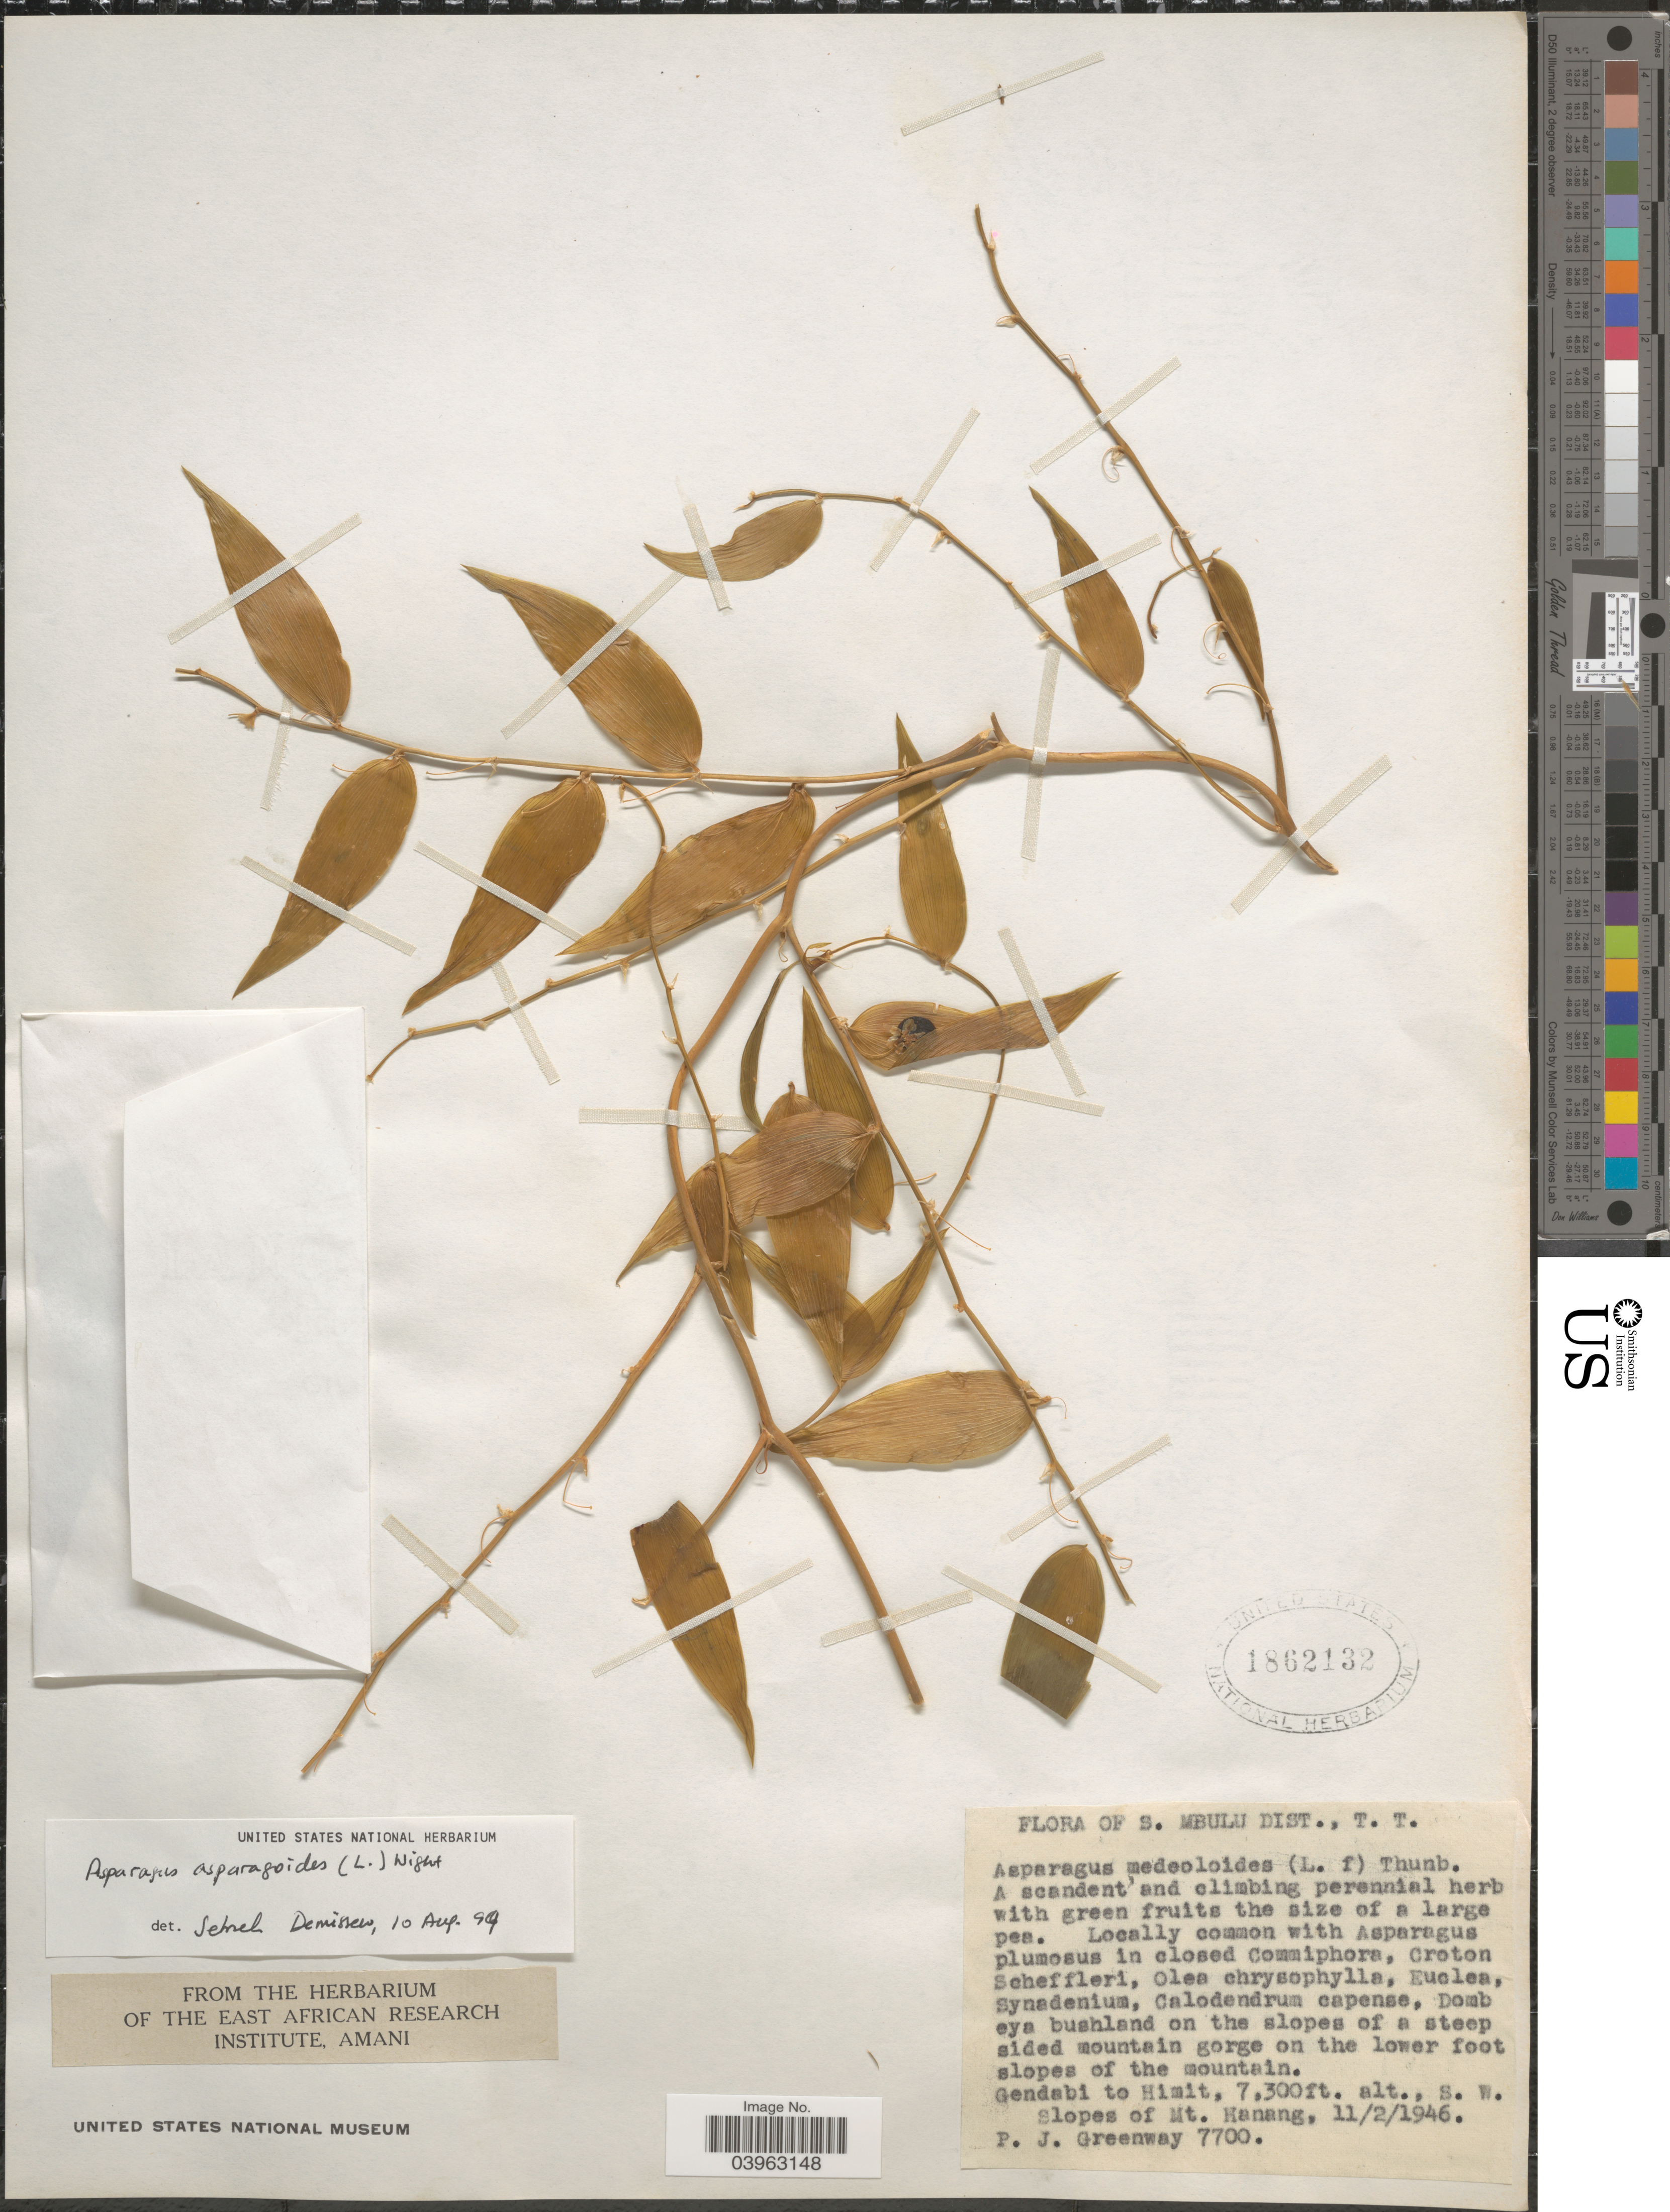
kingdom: Plantae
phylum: Tracheophyta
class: Liliopsida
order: Asparagales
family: Asparagaceae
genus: Asparagus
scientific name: Asparagus asparagoides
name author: (L.) Druce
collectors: P. J. Greenway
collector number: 7700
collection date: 1946-02-11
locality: S. Mbulu Dist., T. T. On the slpes of a steep sided mountain gorge on the lower foot slopes of the mountain. Gendabi to Himit. S. W. Slopes of Mt. Hanang.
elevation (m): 2225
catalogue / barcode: US 1862132